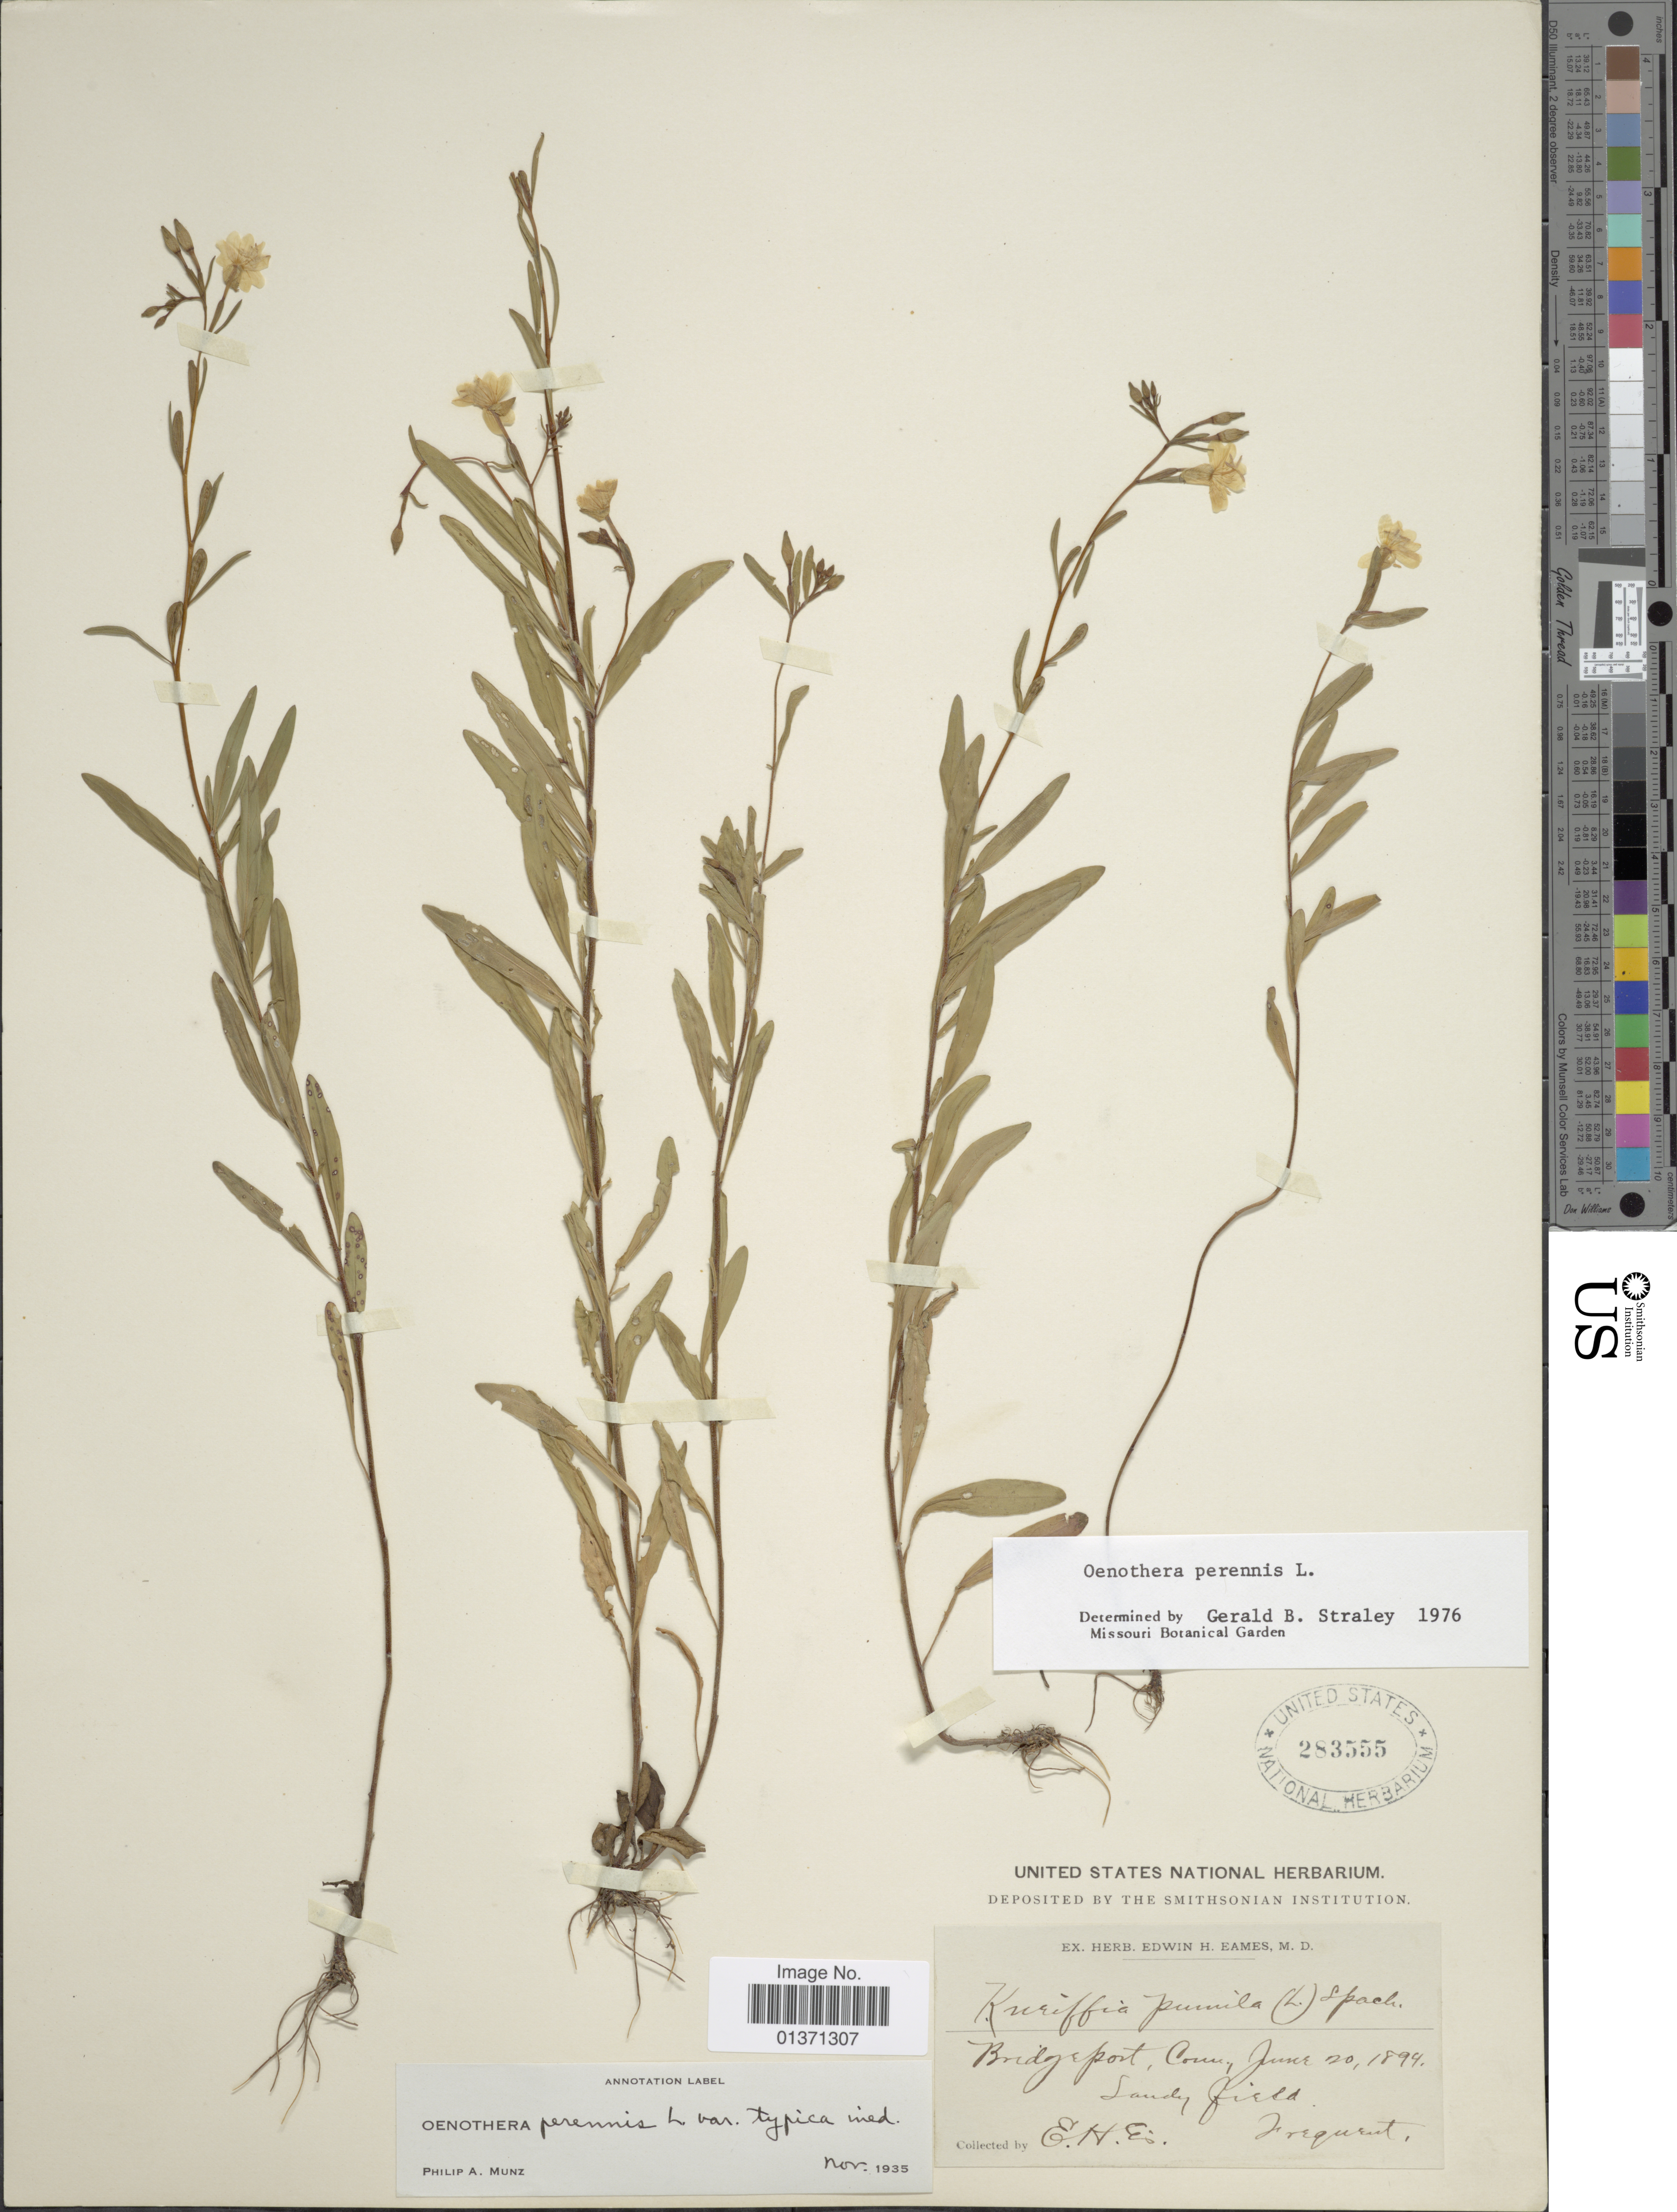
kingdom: Plantae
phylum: Tracheophyta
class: Magnoliopsida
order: Myrtales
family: Onagraceae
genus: Oenothera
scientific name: Oenothera perennis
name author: L.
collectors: E. H. Eames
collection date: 1894-06-20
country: United States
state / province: Connecticut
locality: Bridge port, sandy field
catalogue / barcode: US 283555